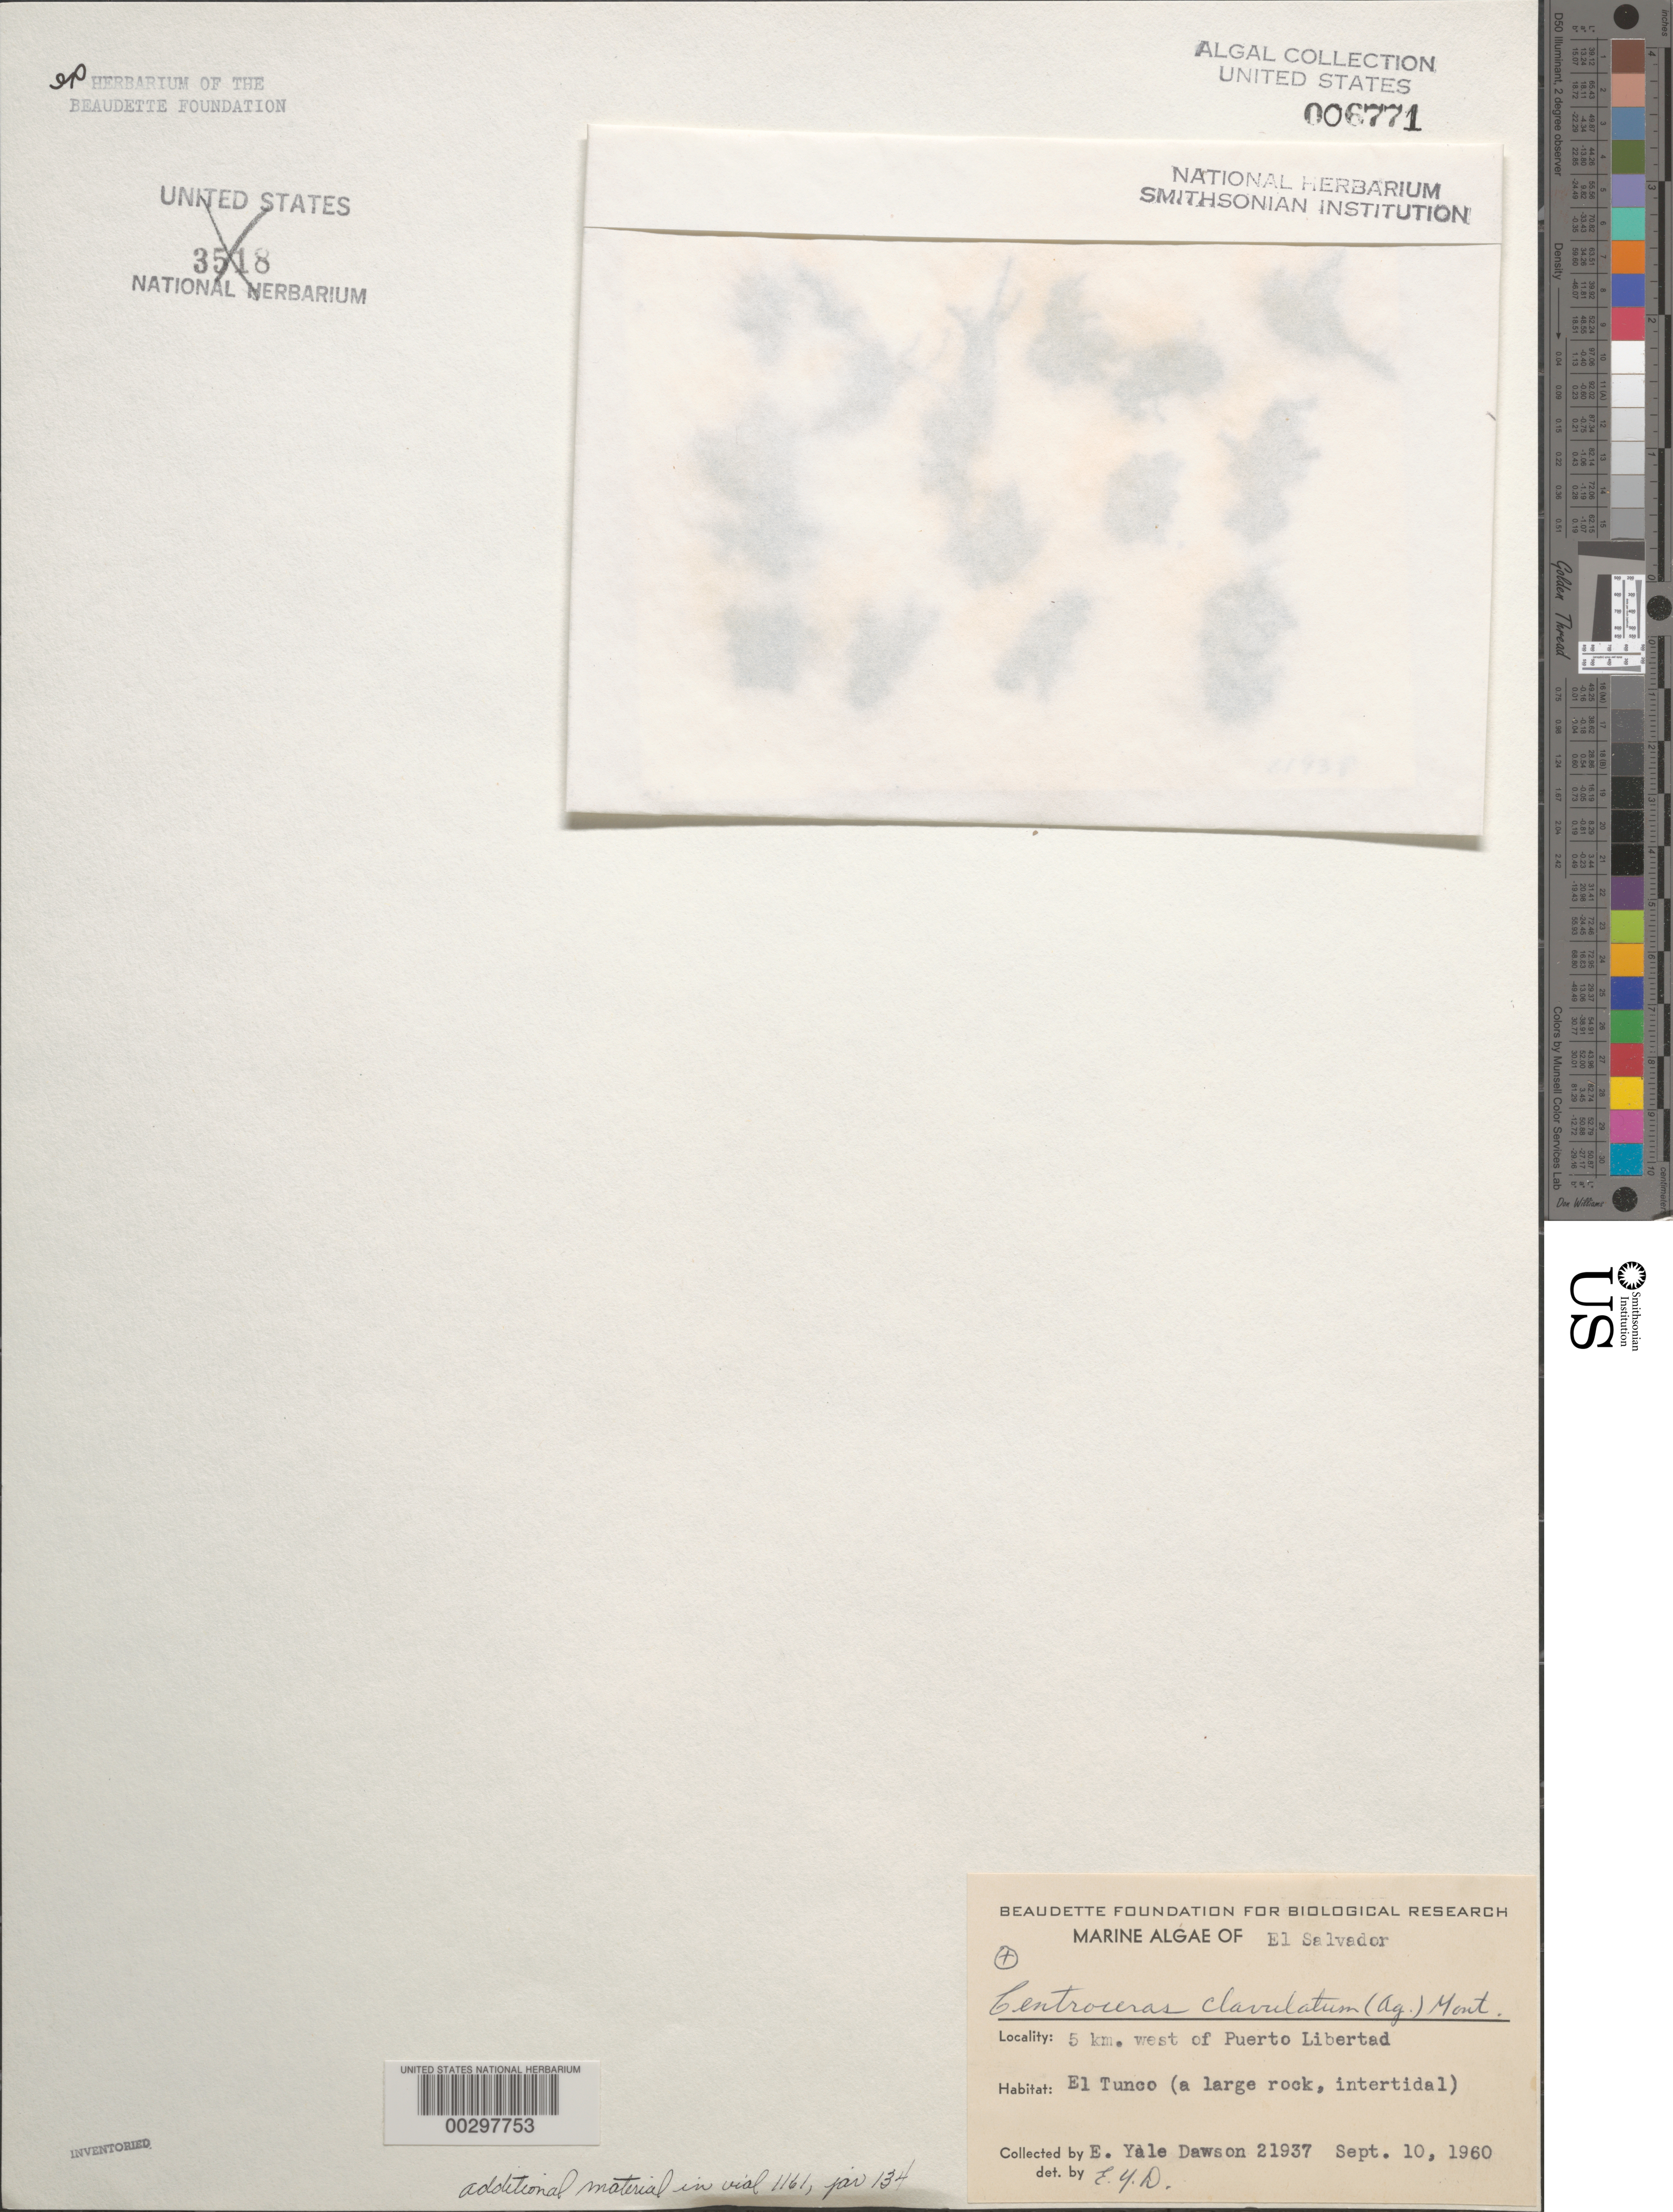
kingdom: Plantae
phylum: Rhodophyta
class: Florideophyceae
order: Ceramiales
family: Ceramiaceae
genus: Centroceras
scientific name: Centroceras clavulatum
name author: (C. Agardh) Mont.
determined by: Dawson, E. Y.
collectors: E. Y. Dawson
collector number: EYD 21937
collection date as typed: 10 Sep 1960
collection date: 1960-09-10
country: El Salvador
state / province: La Libertad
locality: El Tunco, 5 km west of Puerto Libertad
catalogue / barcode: US 6771